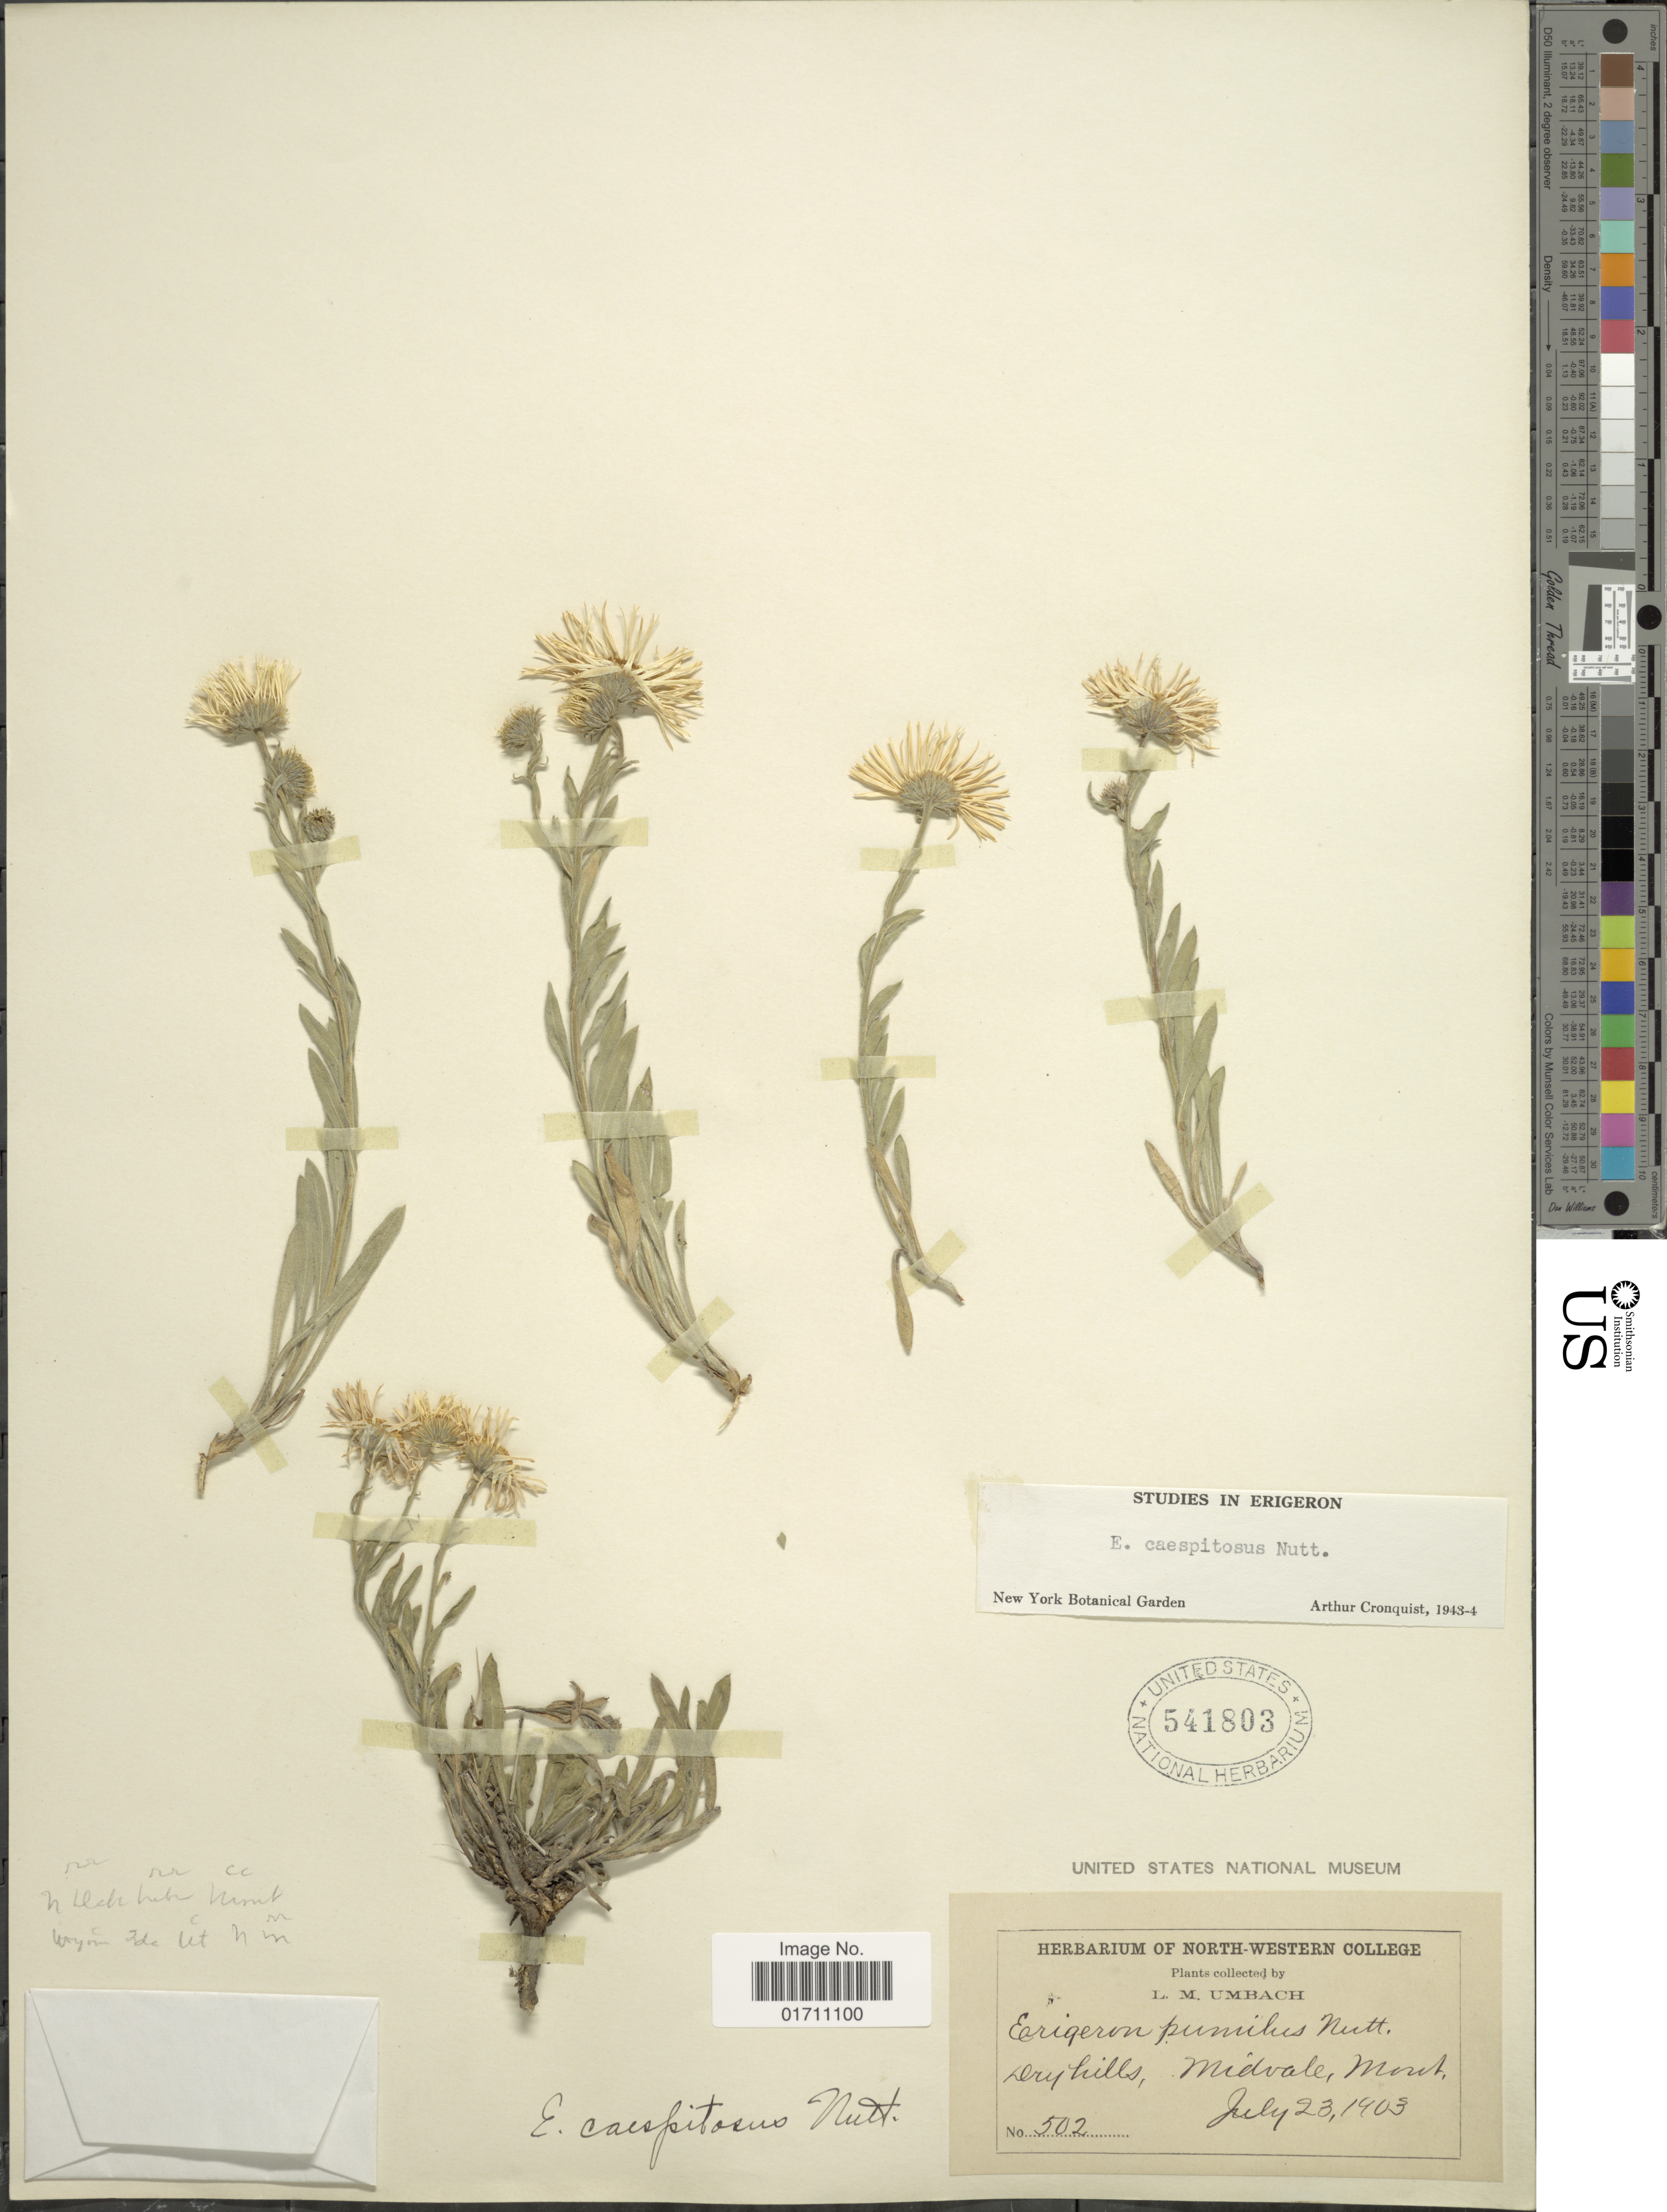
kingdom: Plantae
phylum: Tracheophyta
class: Magnoliopsida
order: Asterales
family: Asteraceae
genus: Erigeron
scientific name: Erigeron caespitosus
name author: Nutt.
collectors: L. M. Umbach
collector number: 502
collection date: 1903-07-23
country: United States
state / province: Montana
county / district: Lincoln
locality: Dry hills, Midvale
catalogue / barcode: US 541803